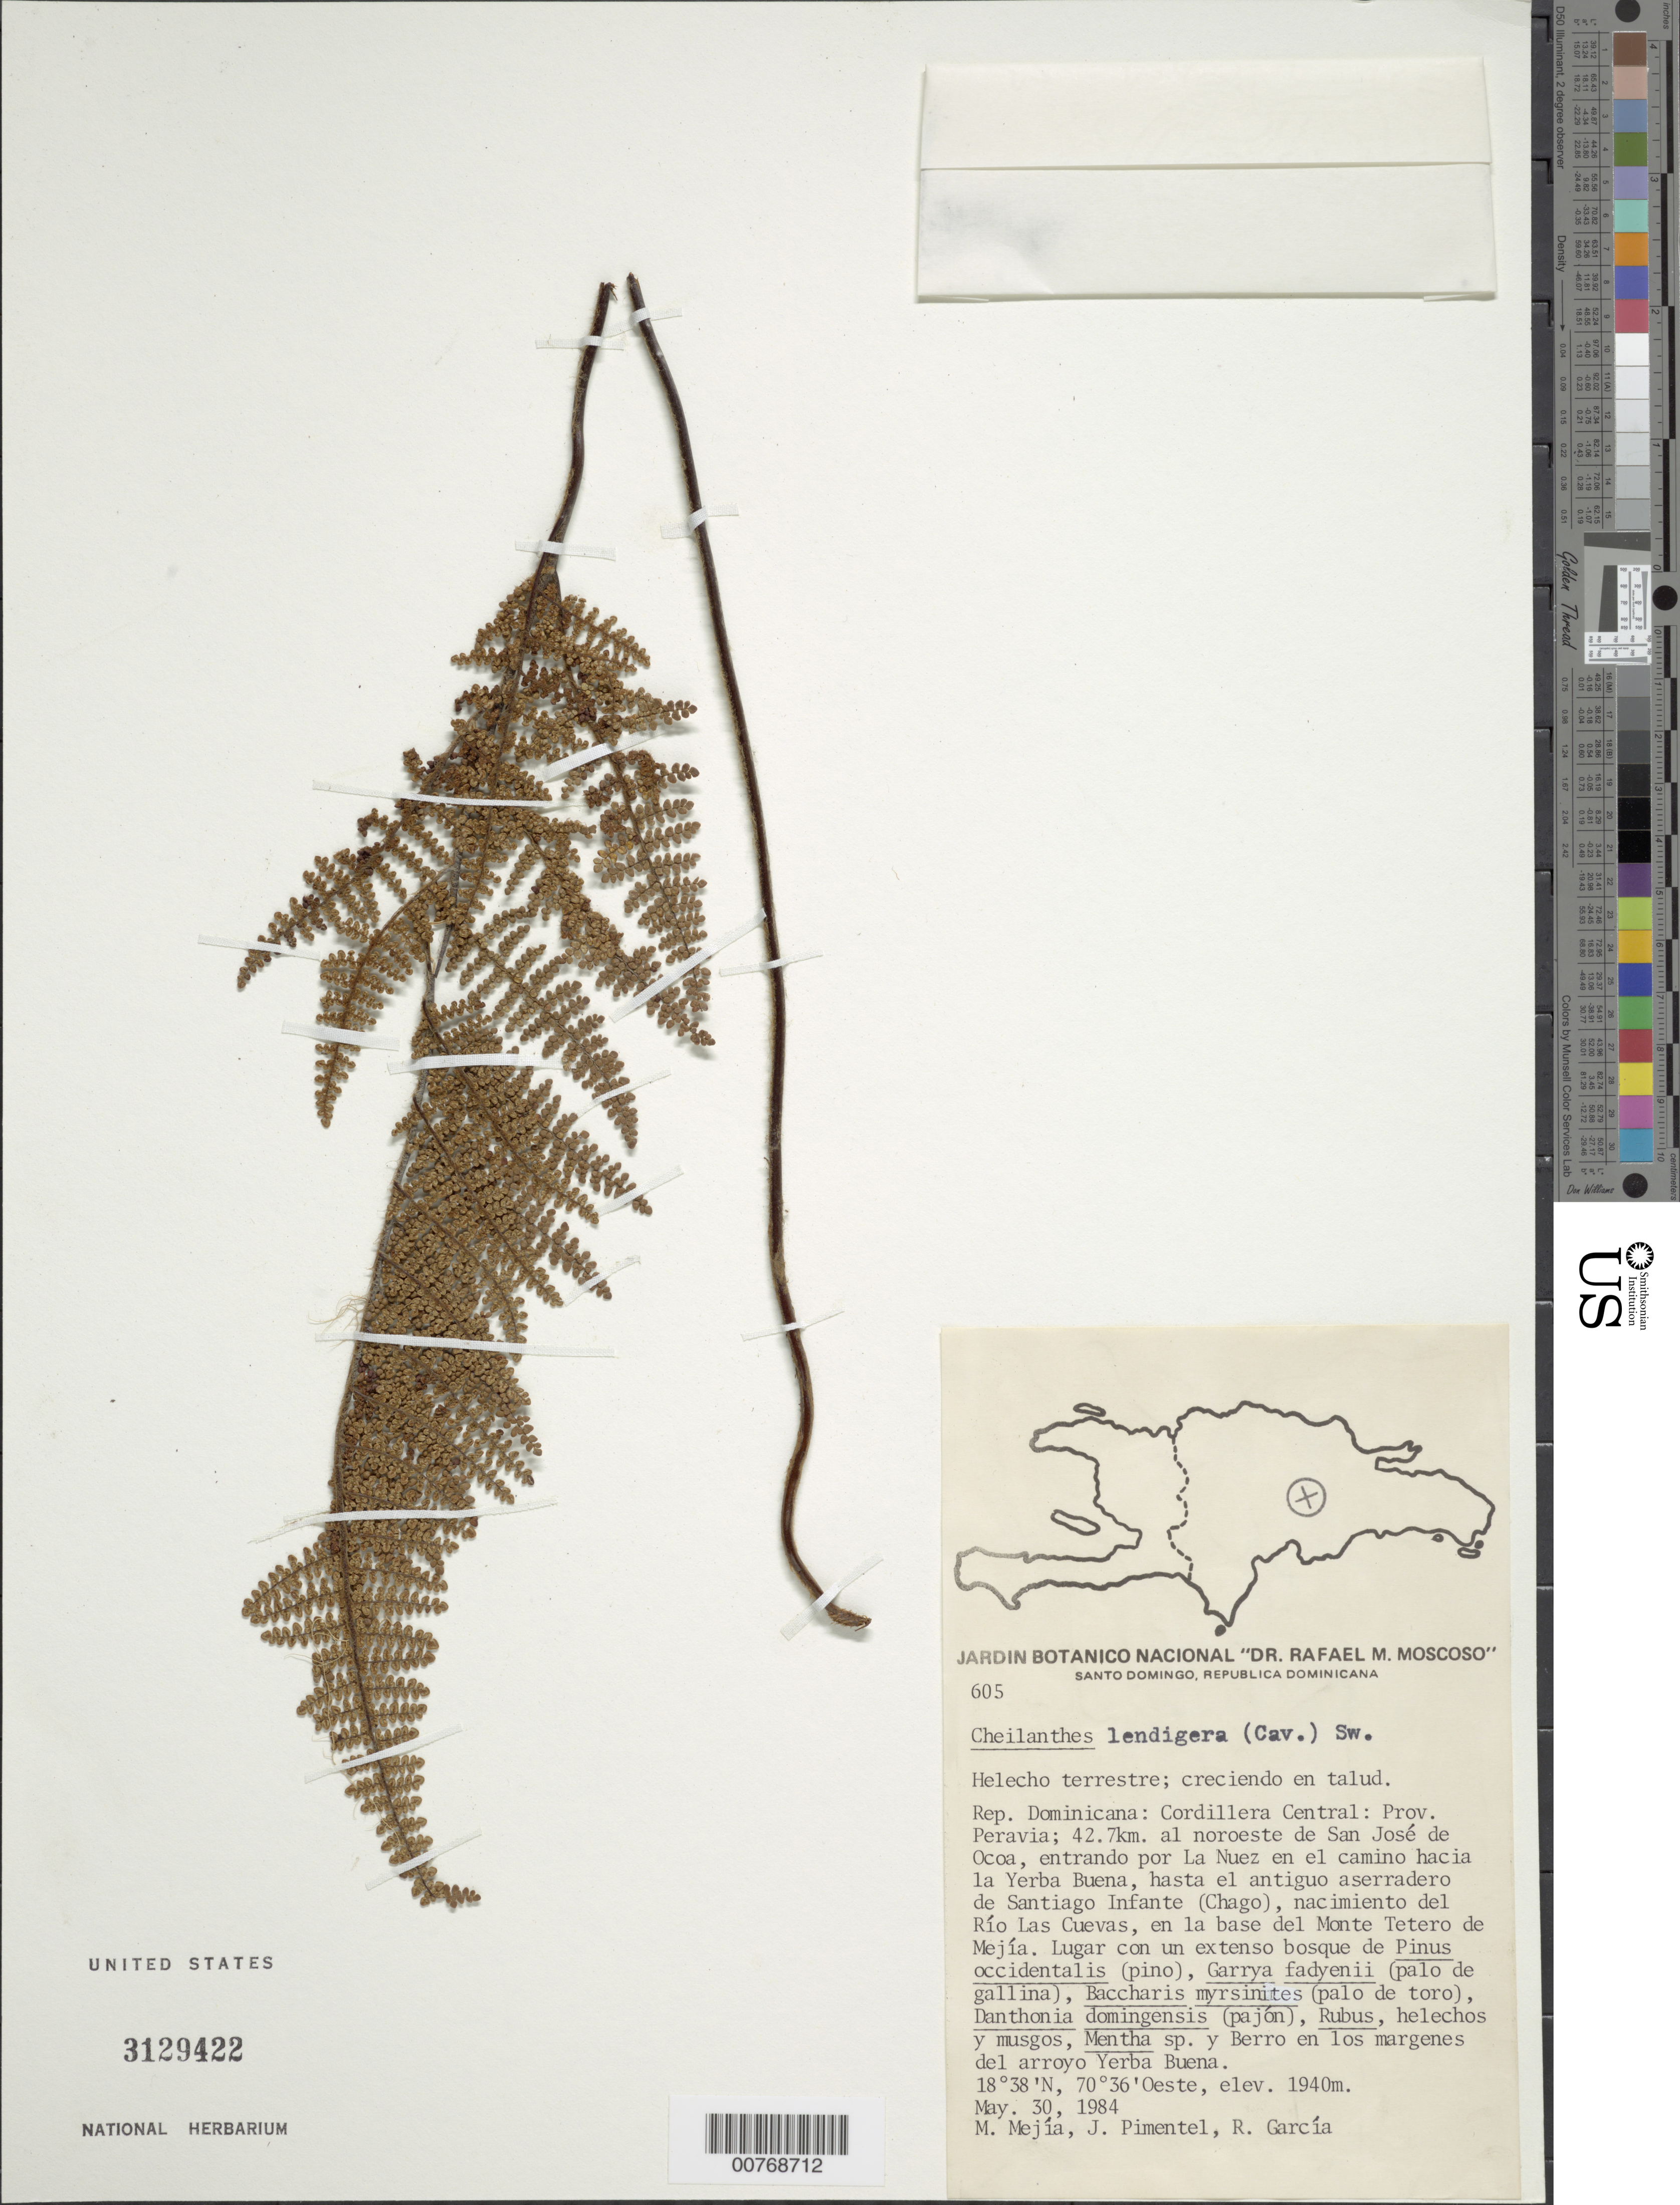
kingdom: Plantae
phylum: Tracheophyta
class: Polypodiopsida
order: Polypodiales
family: Pteridaceae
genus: Myriopteris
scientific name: Myriopteris lendigera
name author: (Cav.) J. Sm.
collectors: M. Mejia, J. Pimentel & R. G. García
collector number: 605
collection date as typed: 30 May 1984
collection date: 1984-05-30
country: Dominican Republic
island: Hispaniola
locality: Cordillera Central, Provincia Peravia, 42.7 km al NW de San José de Ocoa, entrando por La Nuez en el camino hacia la Yerba Buena, hasta el antiguo aserradero de Santiago Infante, nacimiento del Rio Cuevas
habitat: Bosque de Pinus occidentalis, Garrya, Baccharis, Danthonia, Rubus, helechos y musgos; en el talud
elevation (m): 1940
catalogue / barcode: US 3129422